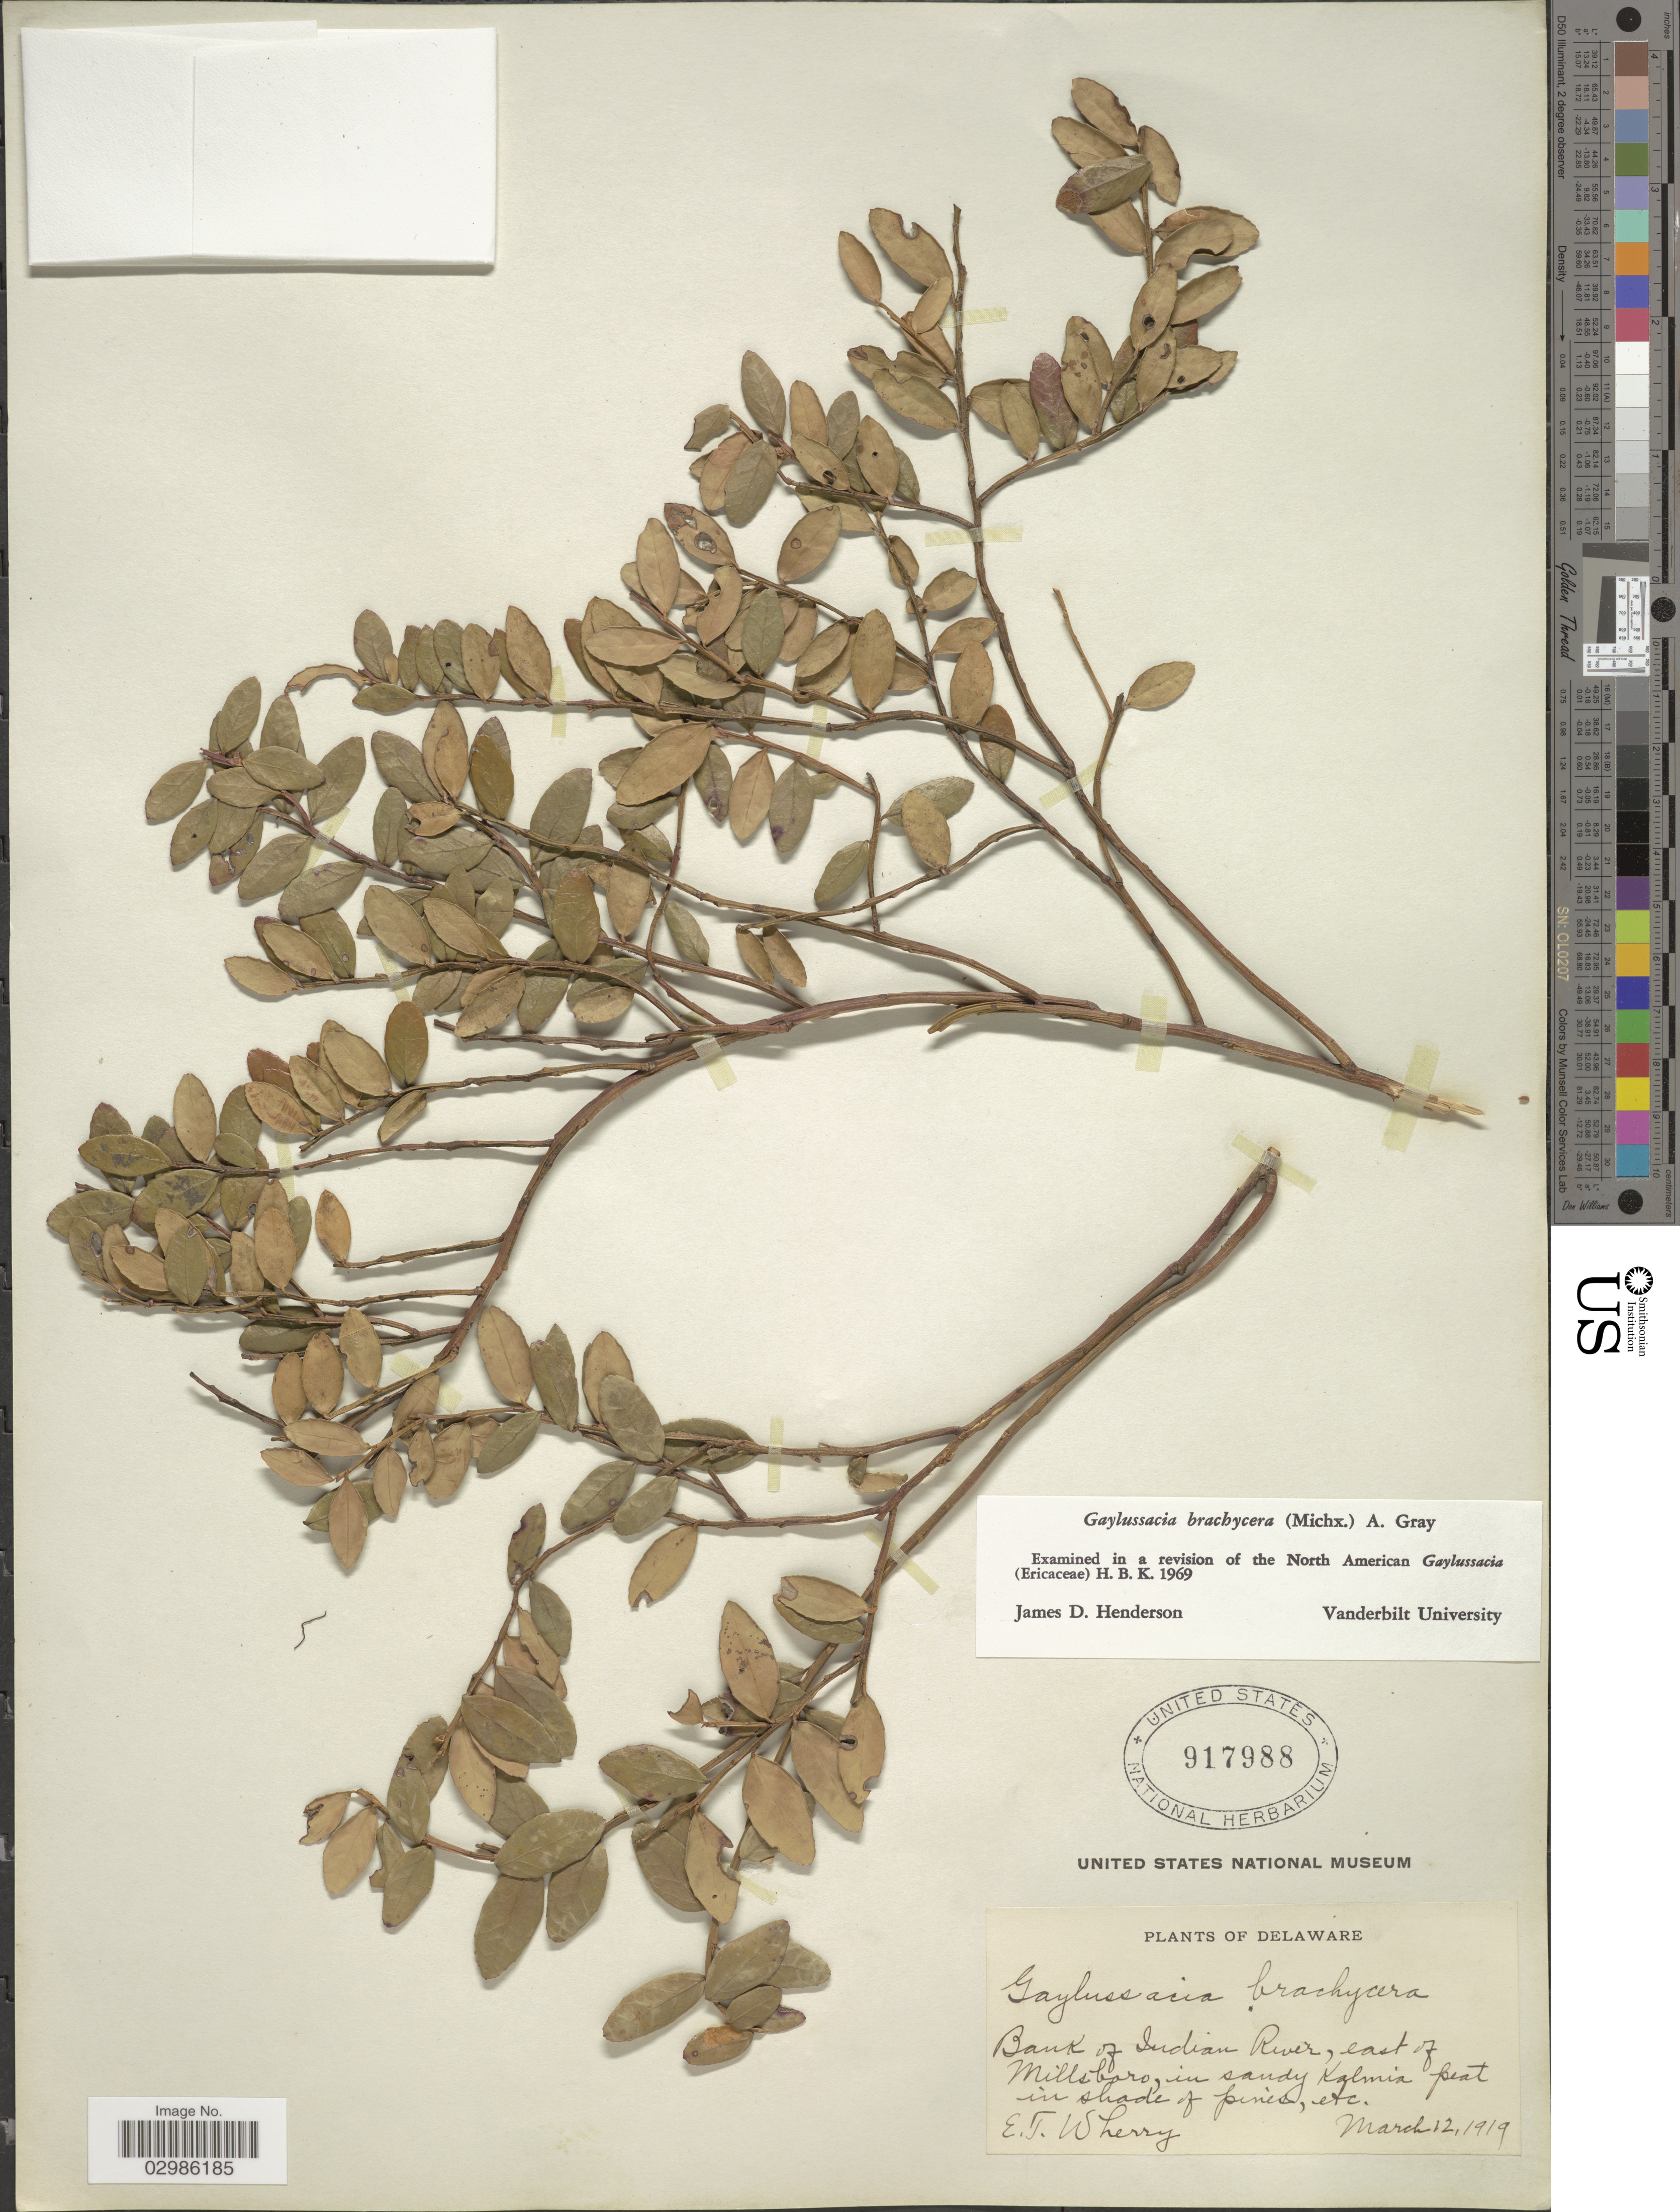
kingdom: Plantae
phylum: Tracheophyta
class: Magnoliopsida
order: Ericales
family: Ericaceae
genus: Gaylussacia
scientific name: Gaylussacia brachycera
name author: (Michx.) Torr. & A. Gray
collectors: E. T. Wherry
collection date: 1919-03-12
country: United States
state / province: Delaware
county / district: Sussex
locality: Banks of Indian River, east of Millsboro, in sandy Kalmia peat in shade of pines, etc.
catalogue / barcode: US 917988